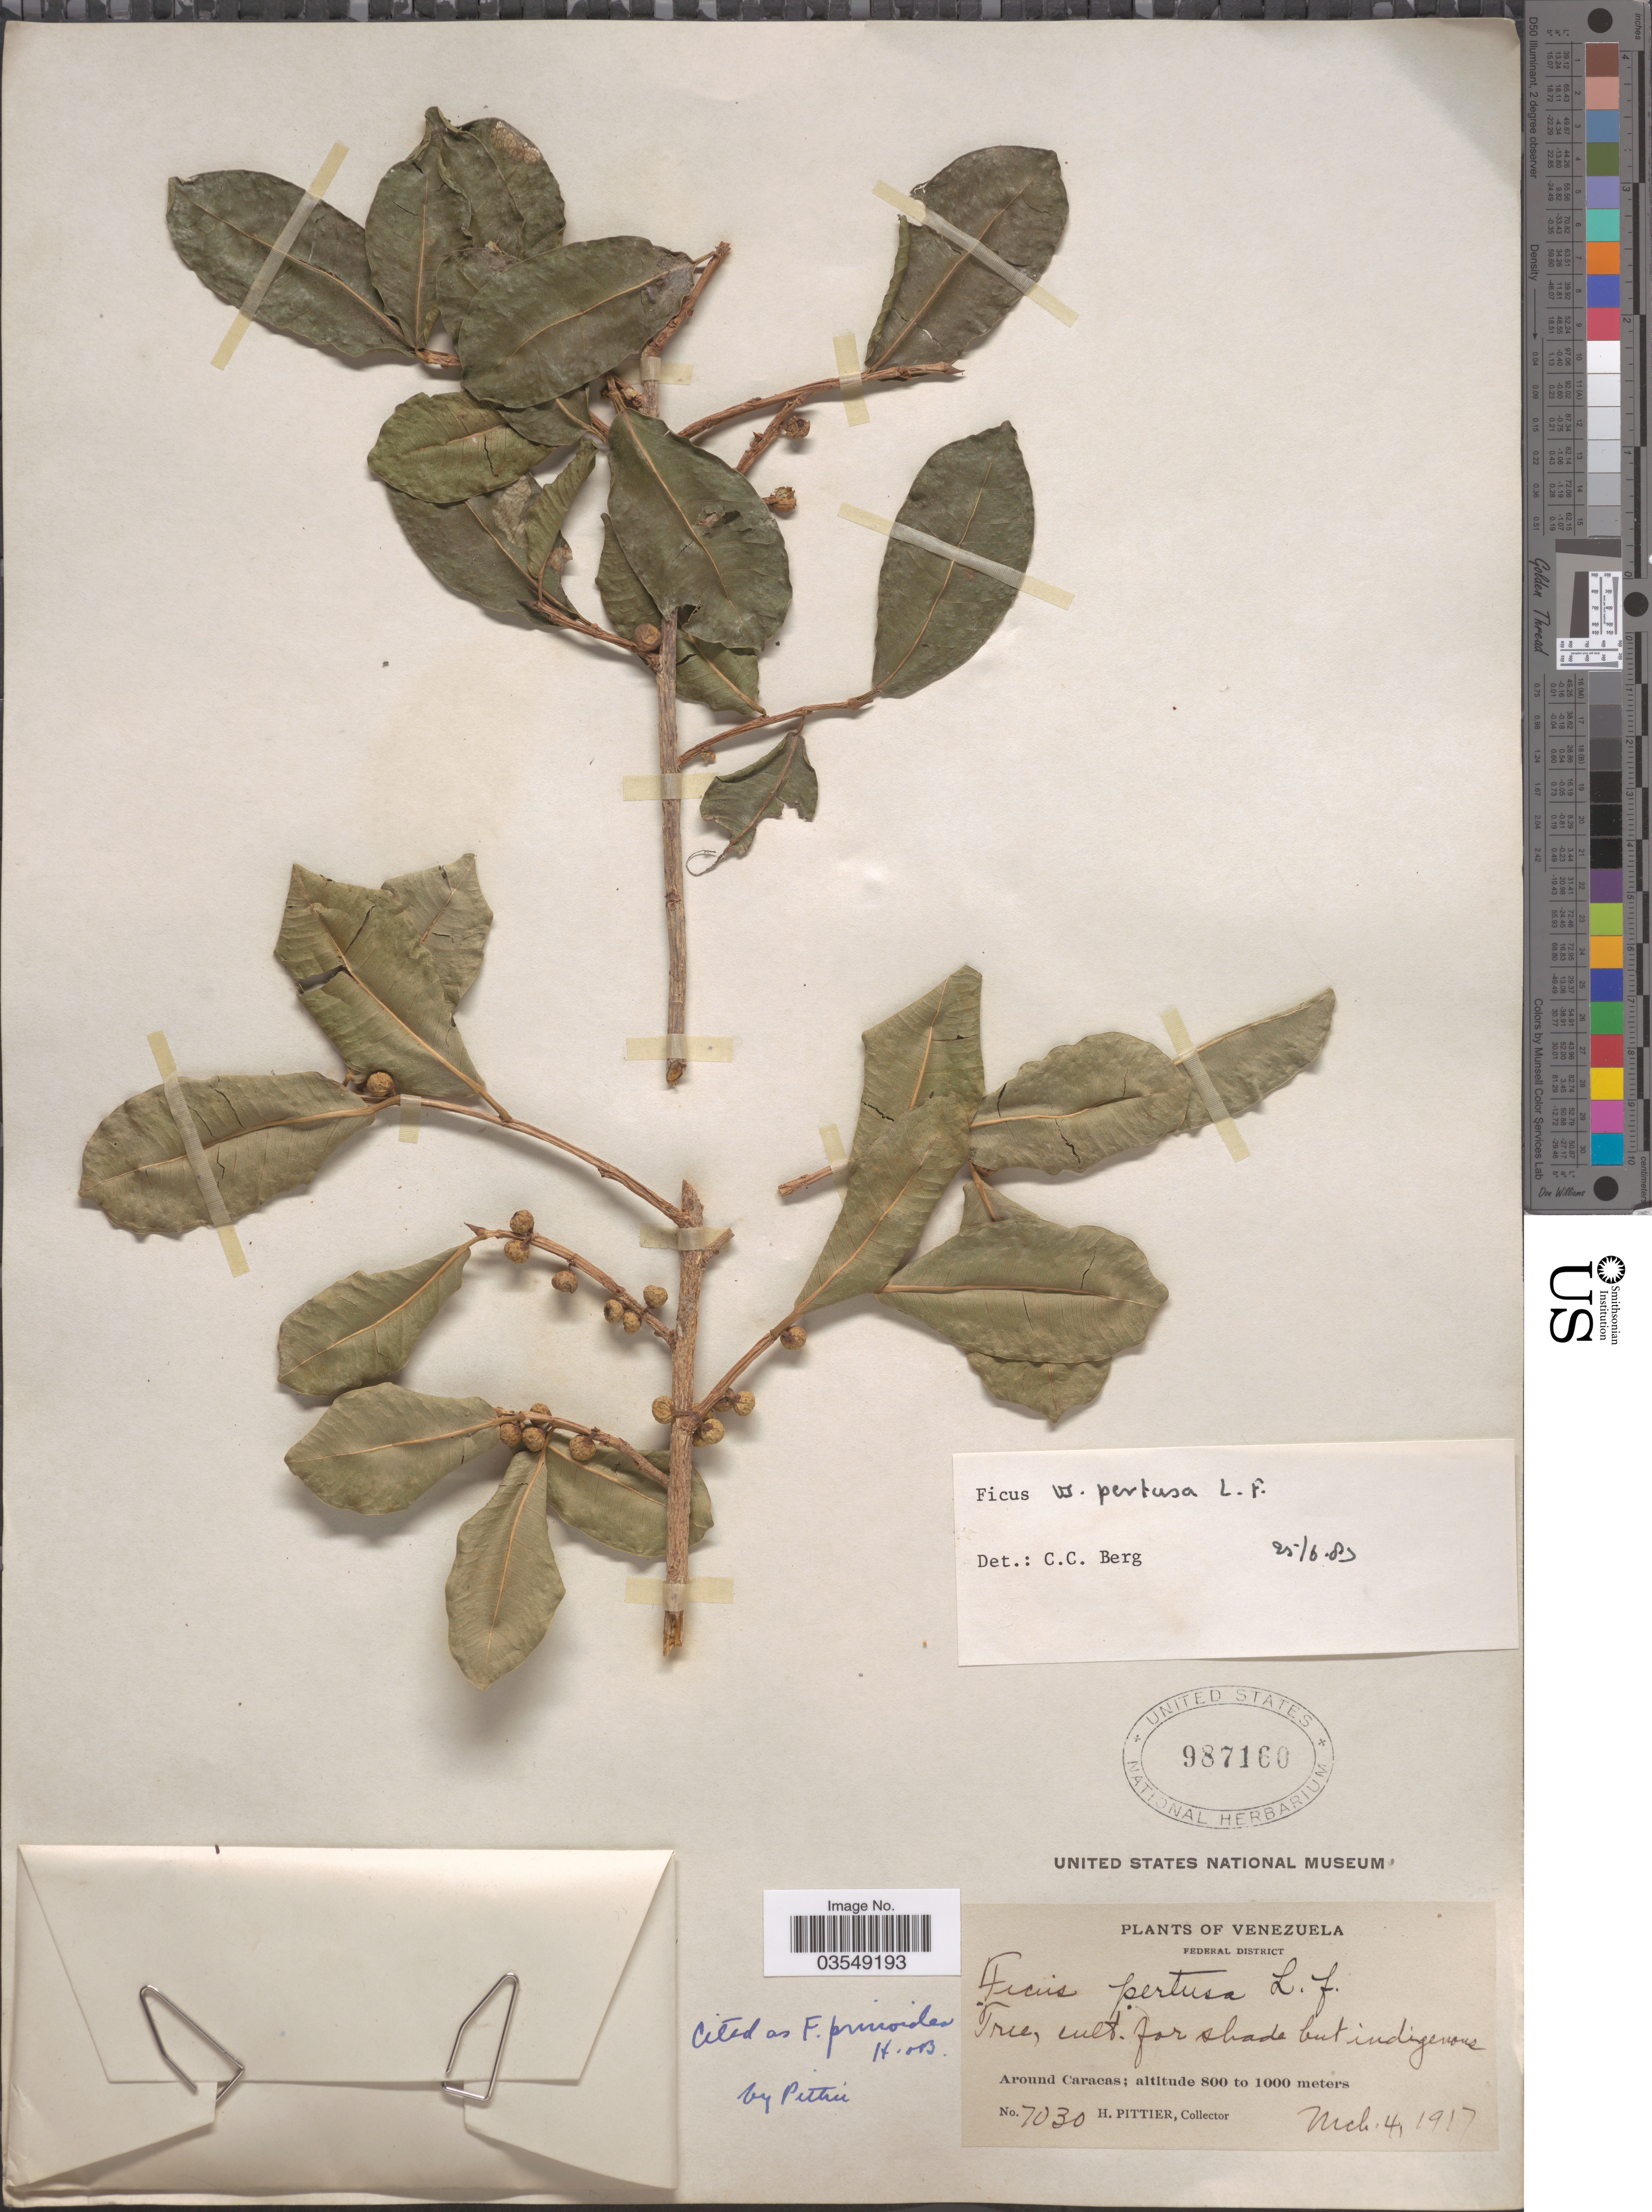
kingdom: Plantae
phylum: Tracheophyta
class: Magnoliopsida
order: Rosales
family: Moraceae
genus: Ficus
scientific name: Ficus pertusa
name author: L. f.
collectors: H. F. Pittier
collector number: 7030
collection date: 1917-03-04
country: Venezuela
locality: Federal District. Around Caracas.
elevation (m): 800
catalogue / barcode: US 987160